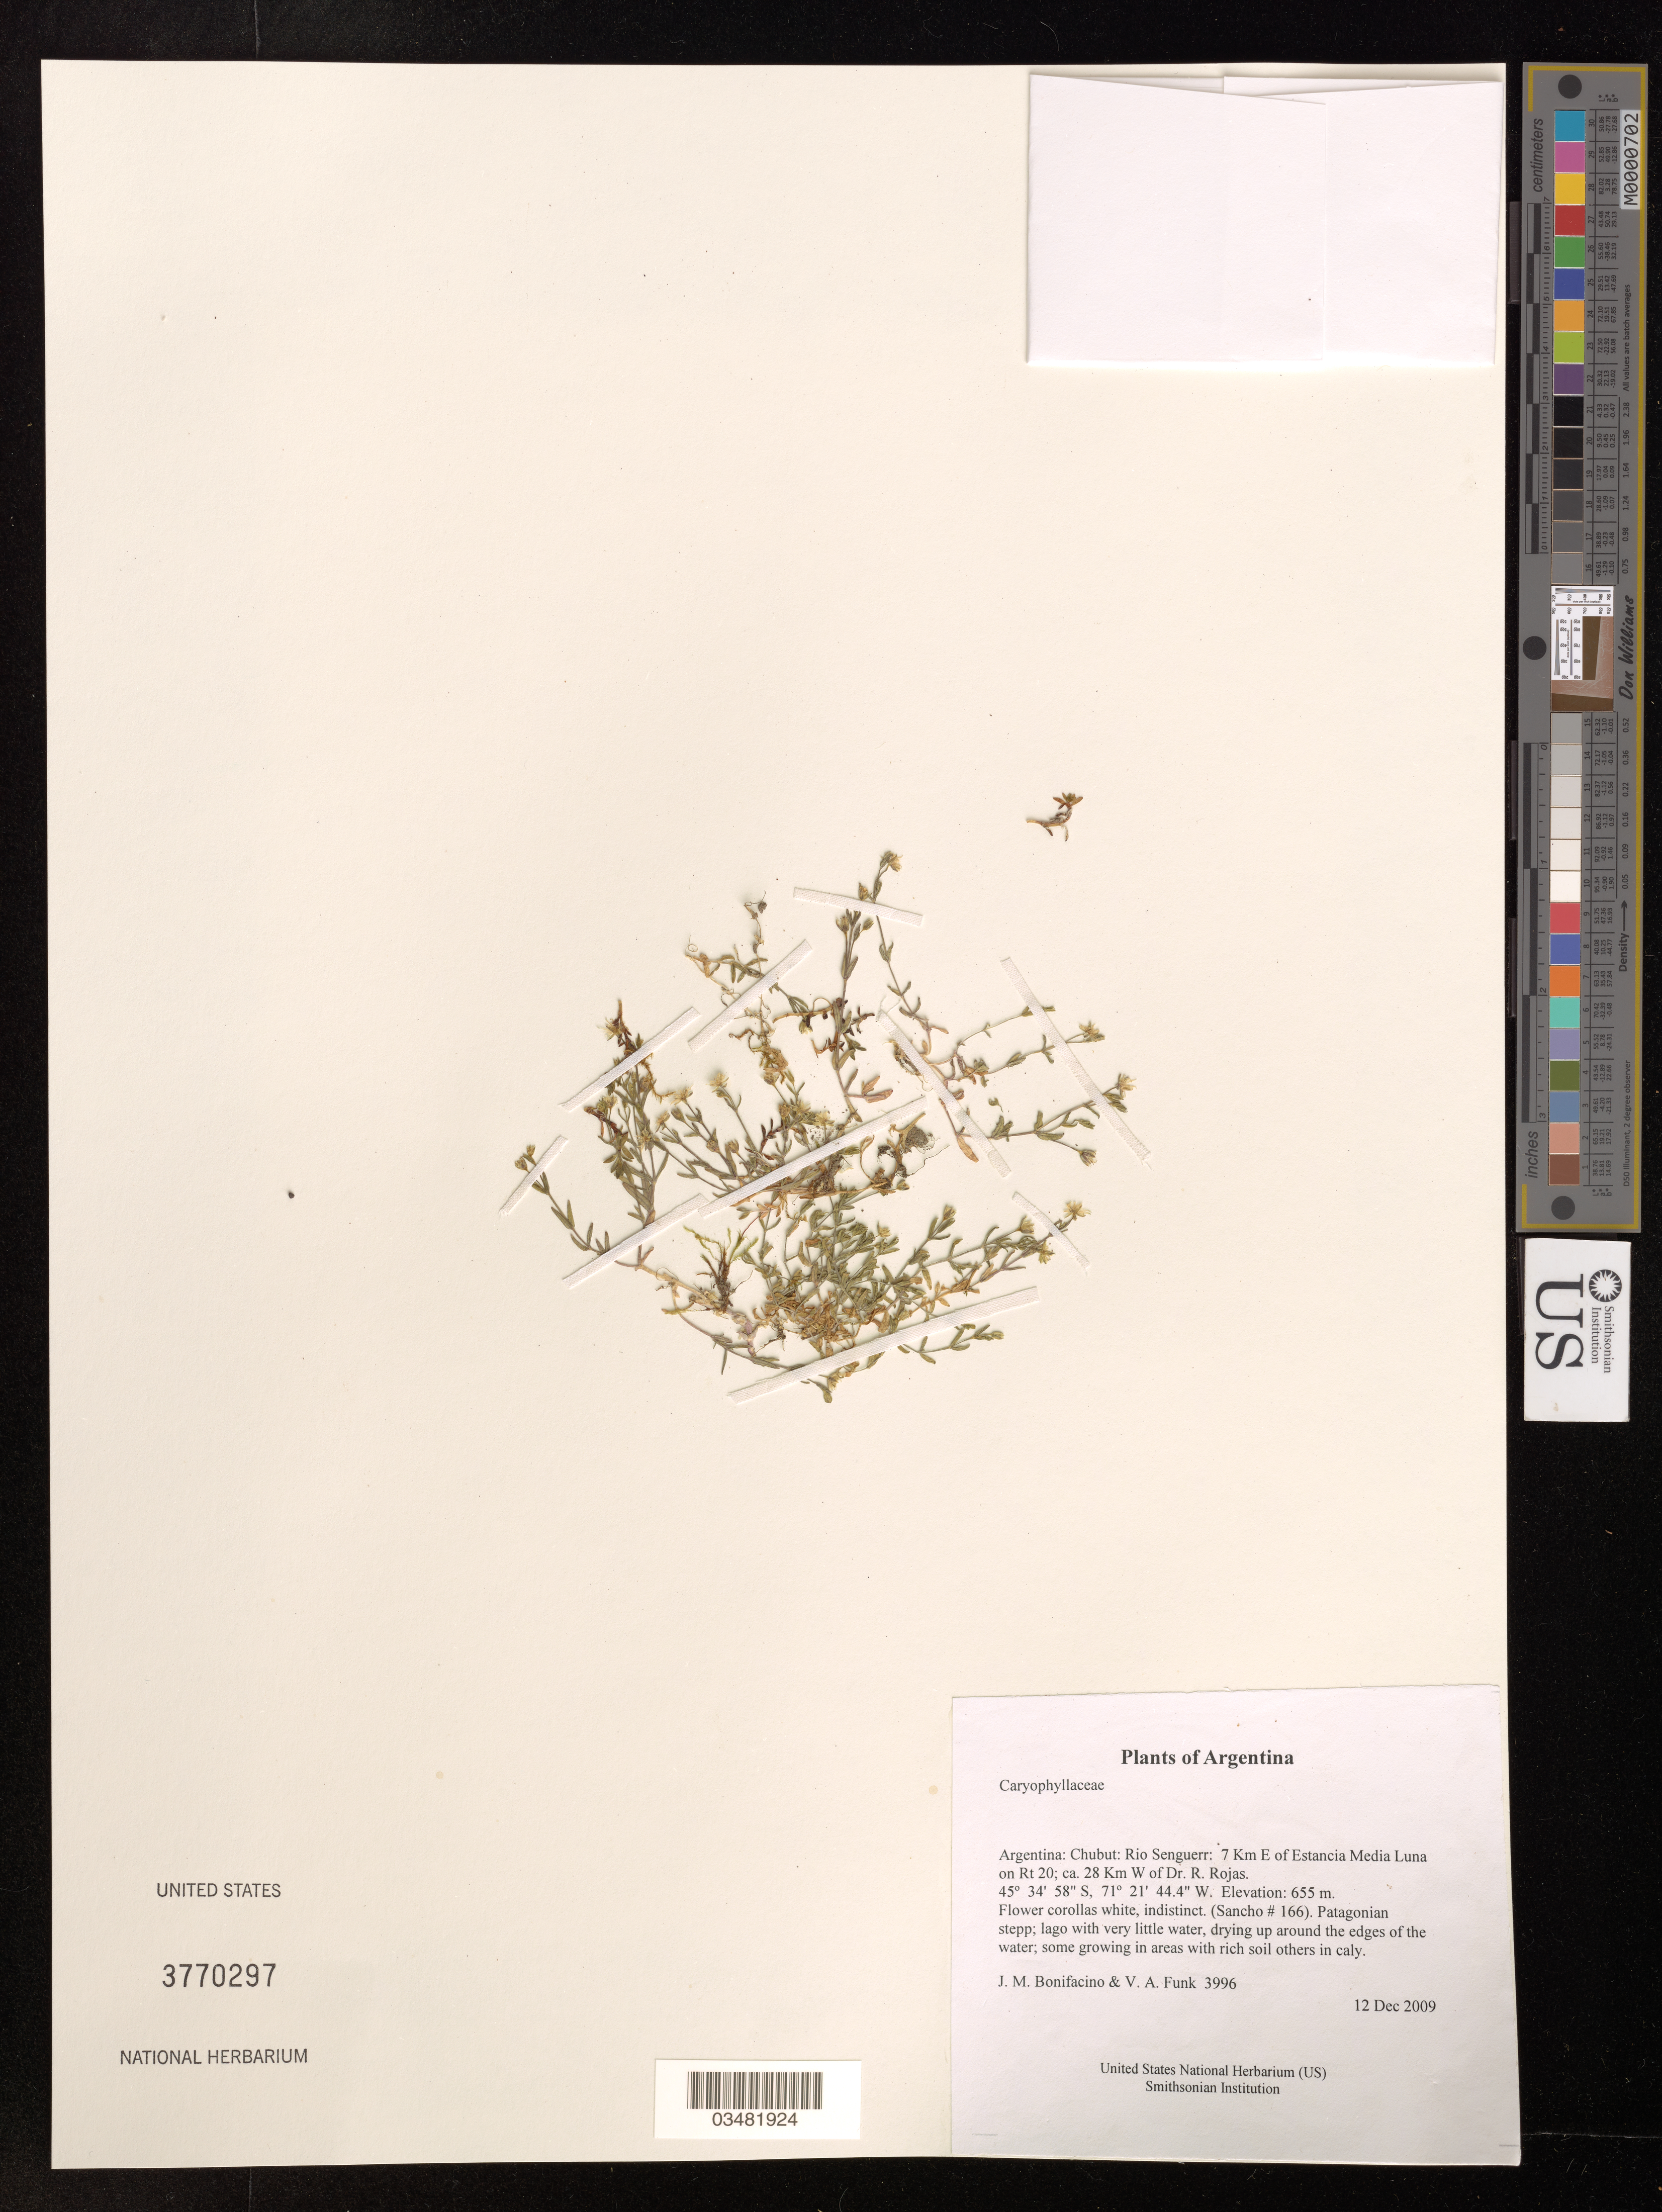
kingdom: Plantae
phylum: Tracheophyta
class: Magnoliopsida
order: Caryophyllales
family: Caryophyllaceae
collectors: M. Bonifacino & V. Funk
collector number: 3996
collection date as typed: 12 Dec 2009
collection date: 2009-12-12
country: Argentina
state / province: Chubut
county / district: Rio Senguerr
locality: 7 Km E of Estancia Media Luna on Rt 20; ca. 28 Km W of Dr. R. Rojas.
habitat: Patagonian stepp; lago with very little water, drying up around the edges of the water; some growing in areas with rich soil others in caly.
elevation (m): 655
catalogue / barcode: US 3770297